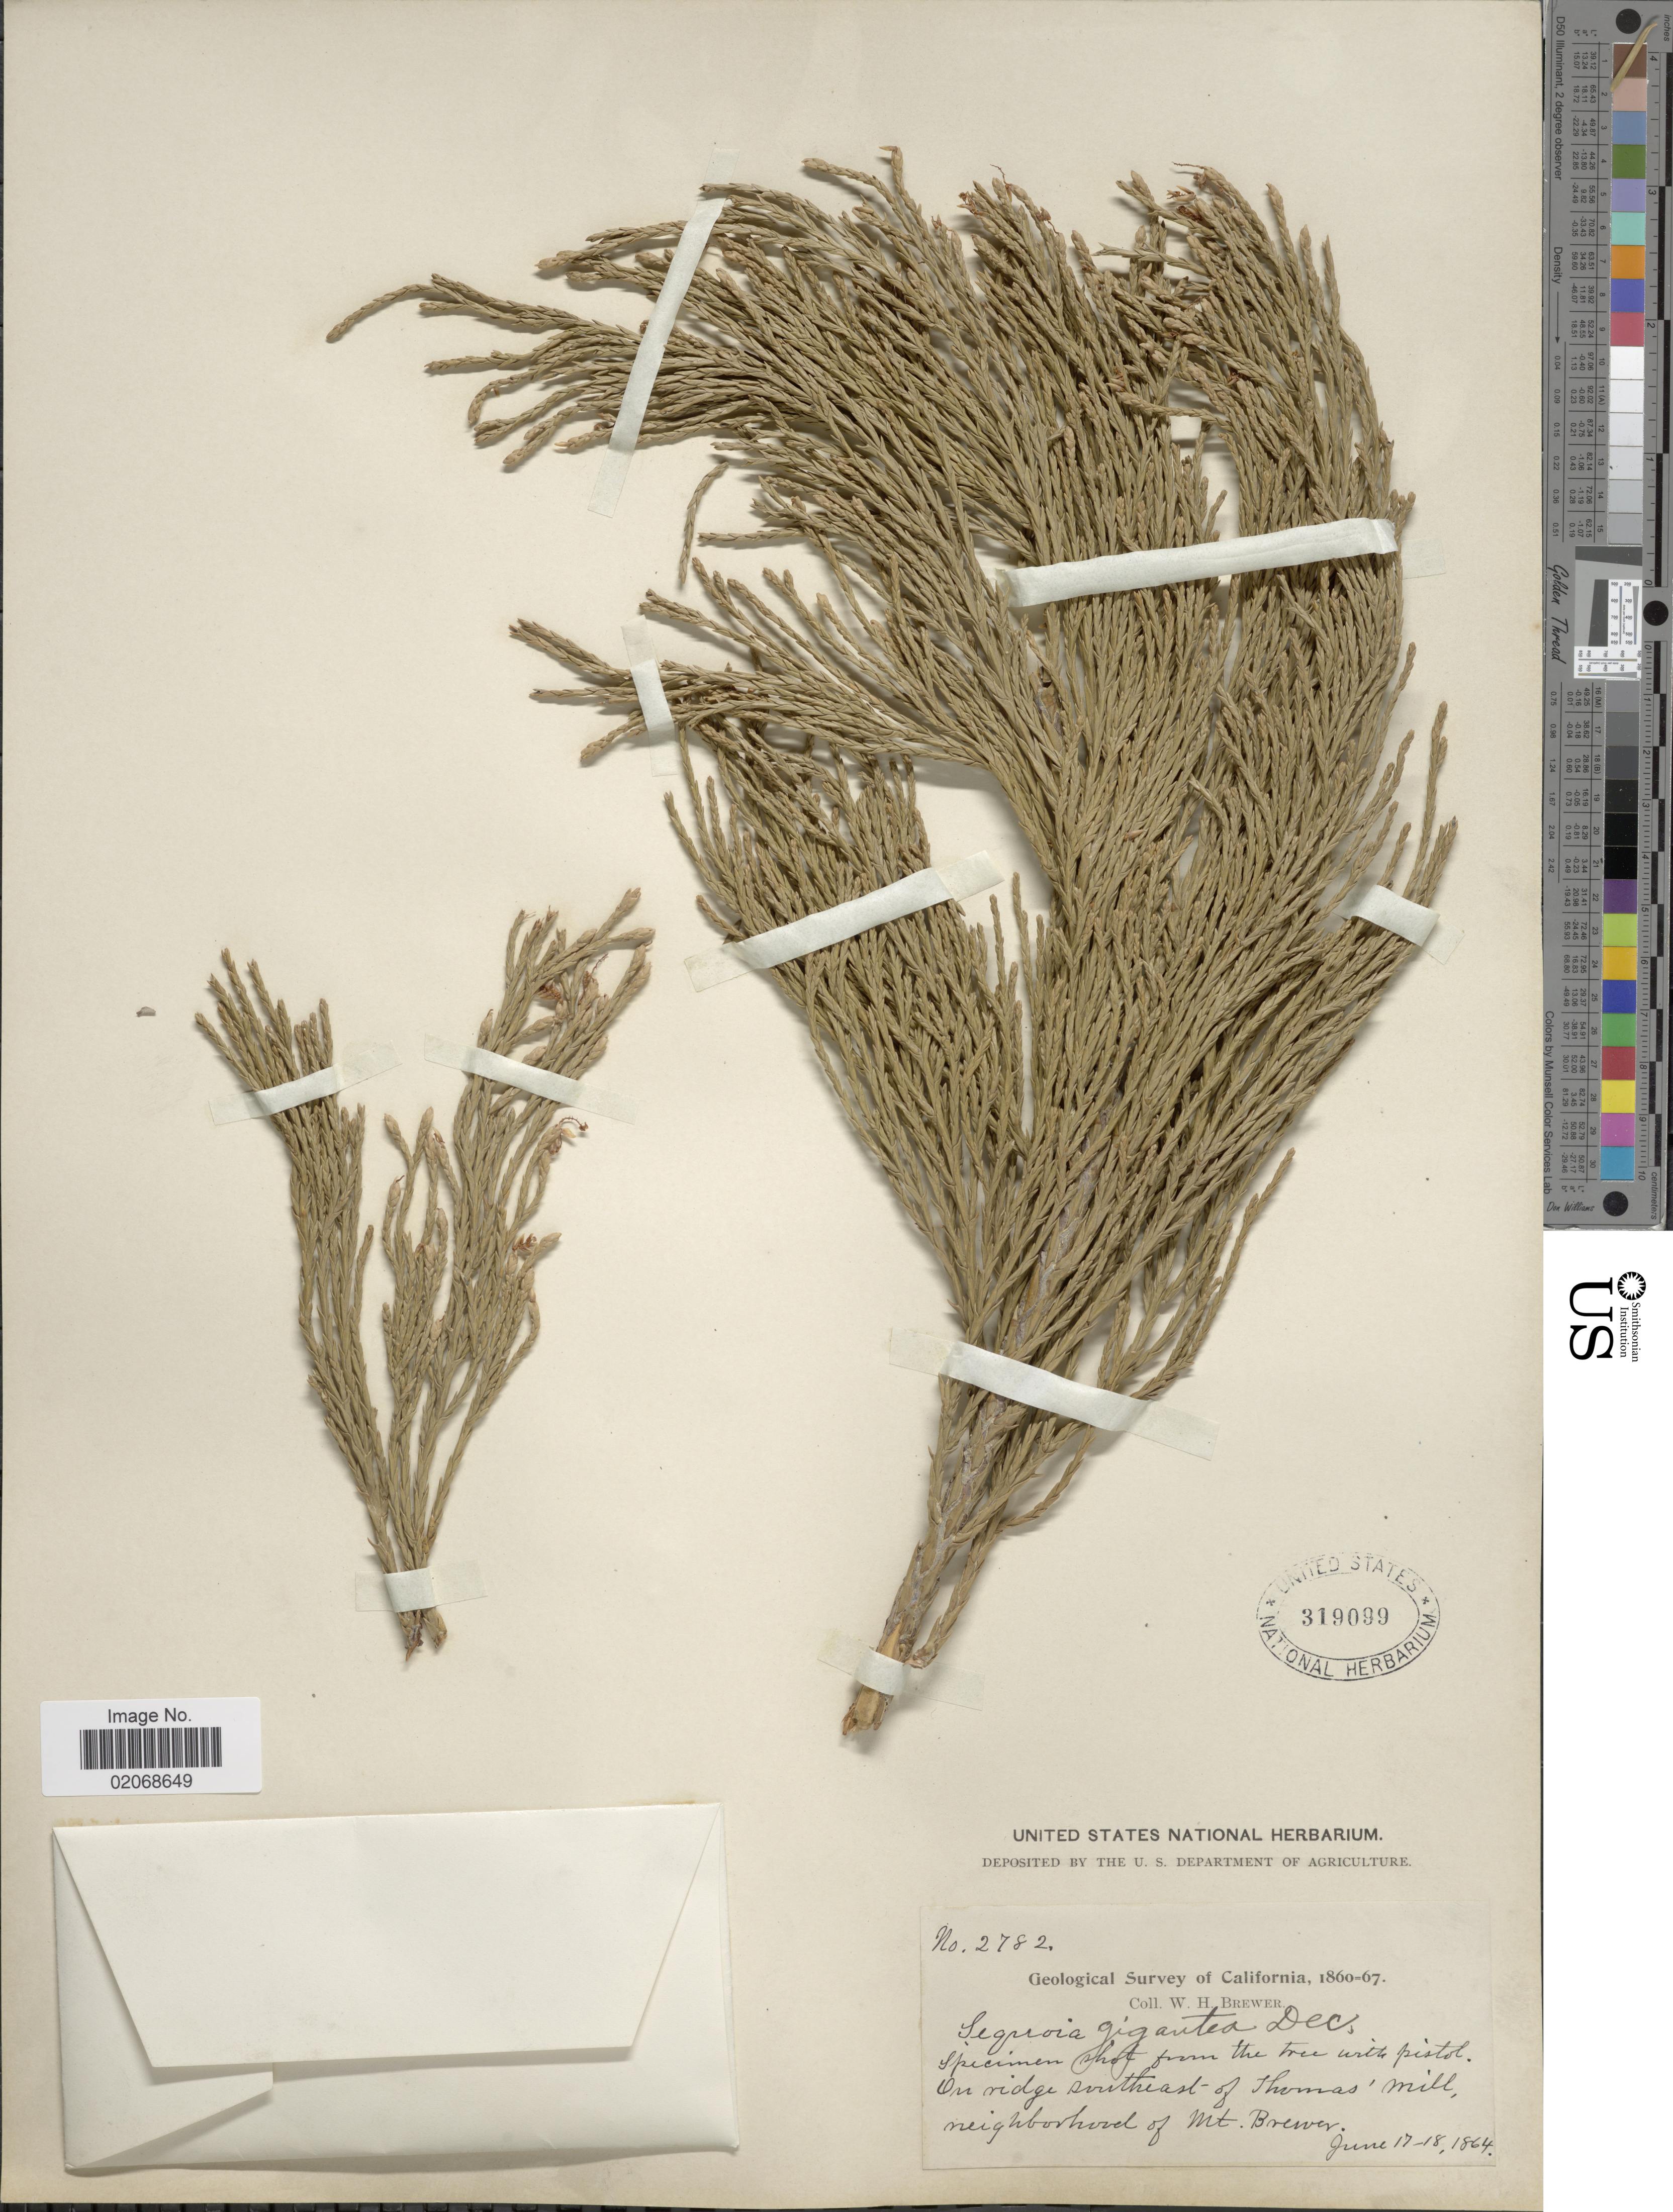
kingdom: Plantae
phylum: Tracheophyta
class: Pinopsida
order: Pinales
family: Cupressaceae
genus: Sequoia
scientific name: Sequoia gigantea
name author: (Lindl.) Decne.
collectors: W. H. Brewer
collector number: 2782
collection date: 1864-06-17/1864-06-18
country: United States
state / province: California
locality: On ridge southeast of Thomas'mill, neighborhood of Mt. Brewer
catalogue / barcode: US 319099